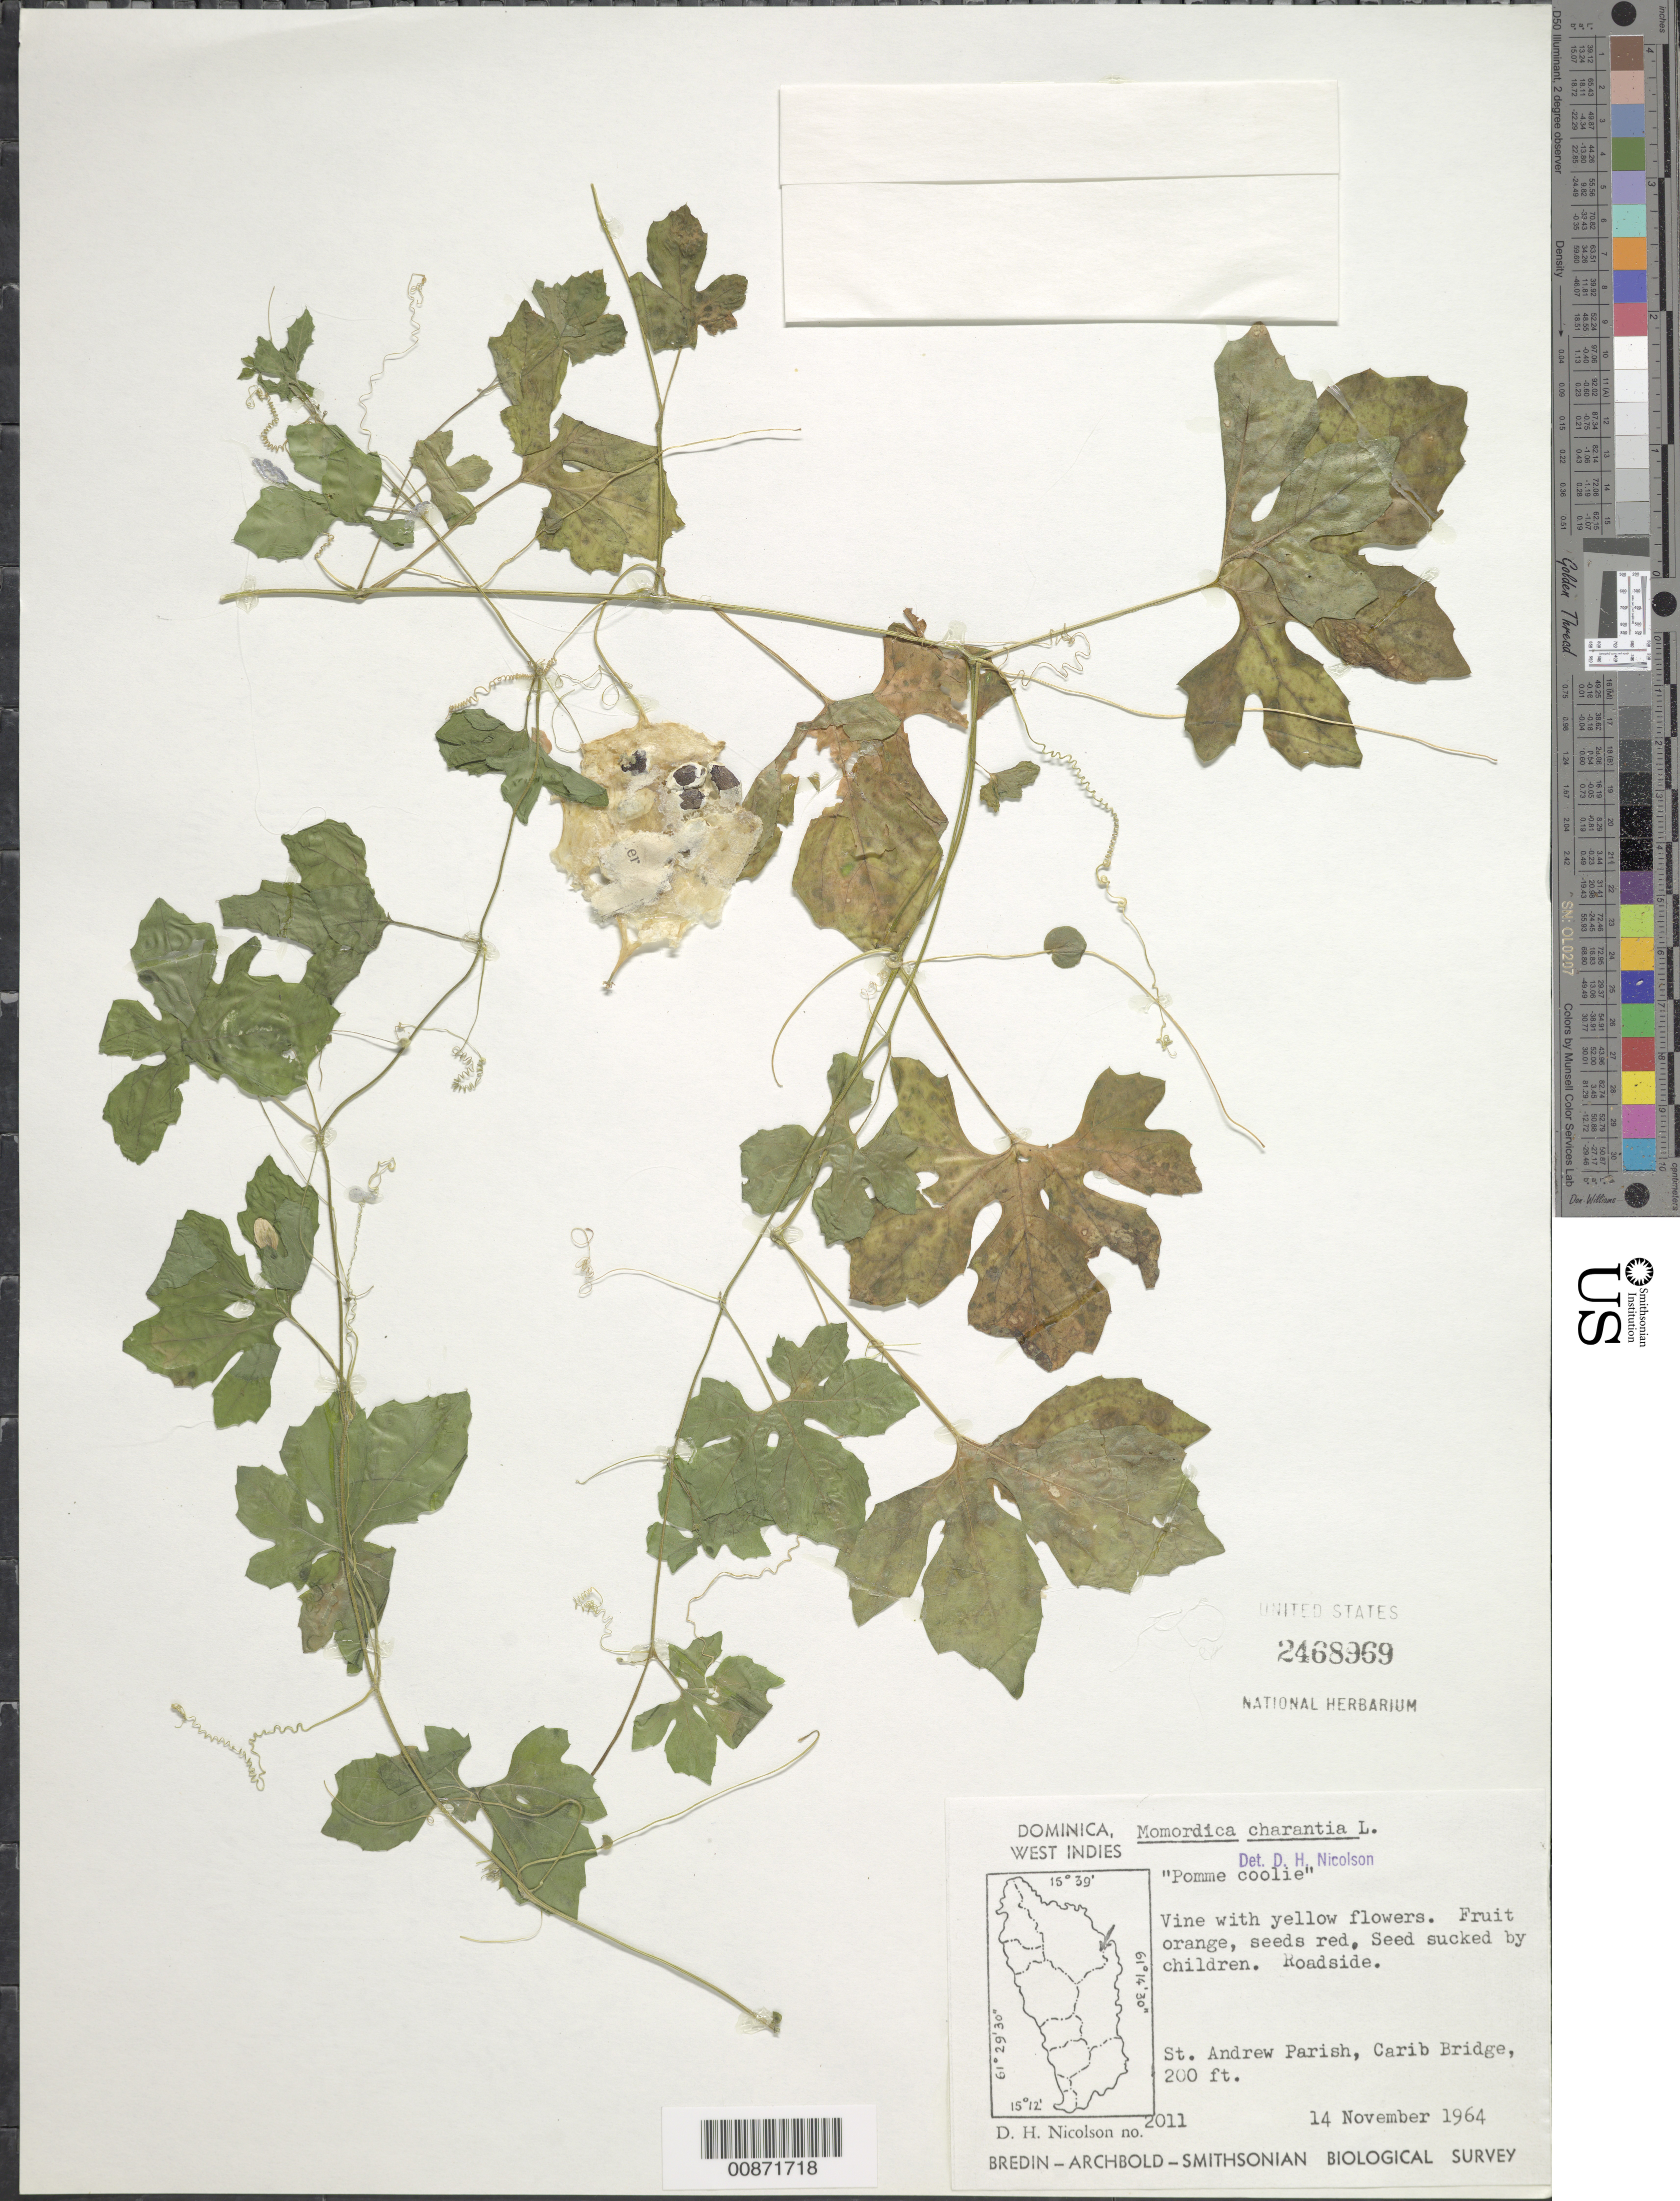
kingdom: Plantae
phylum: Tracheophyta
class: Magnoliopsida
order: Cucurbitales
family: Cucurbitaceae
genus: Momordica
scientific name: Momordica charantia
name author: L.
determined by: Nicolson, Dan H.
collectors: D. H. Nicolson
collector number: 2011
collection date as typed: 14 Nov 1964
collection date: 1964-11-14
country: Dominica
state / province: St. Andrew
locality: Carib Bridge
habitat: Roadside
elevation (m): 61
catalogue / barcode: US 2468969